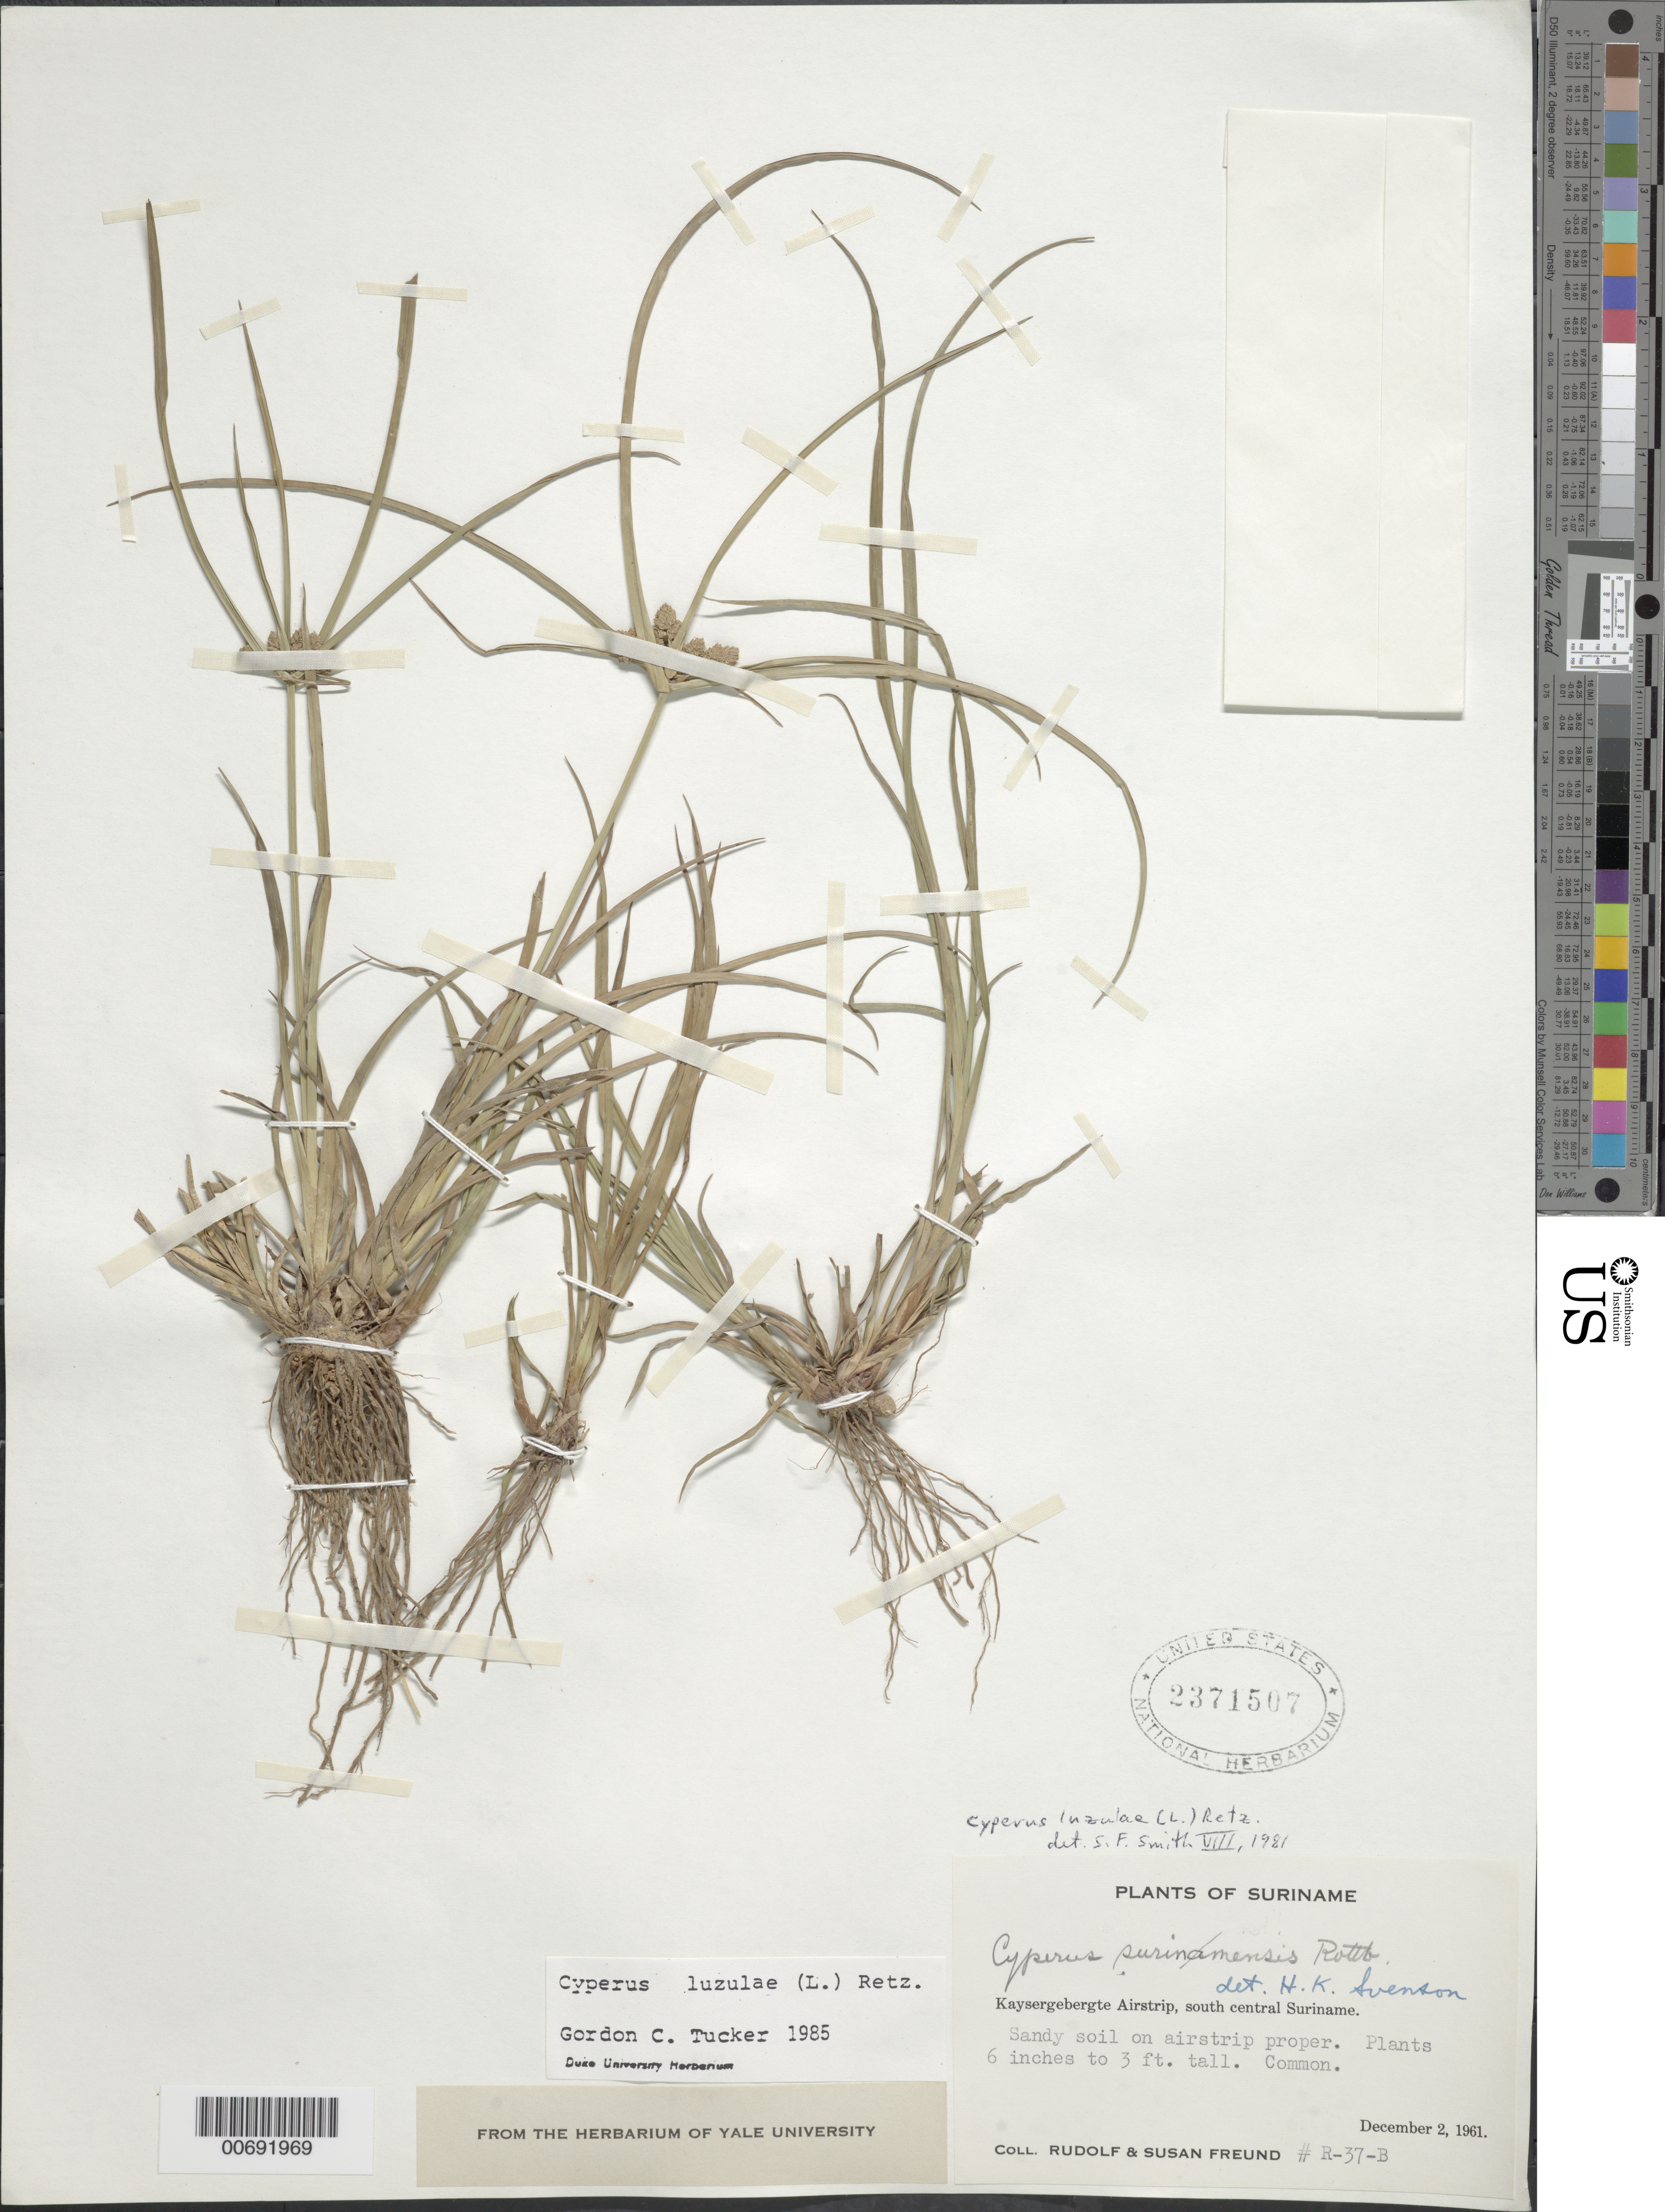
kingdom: Plantae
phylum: Tracheophyta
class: Liliopsida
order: Poales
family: Cyperaceae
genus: Cyperus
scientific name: Cyperus luzulae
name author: (L.) Rottb. ex Retz.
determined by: Tucker, G. C.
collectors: R. Freund & S. Freund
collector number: R 37 B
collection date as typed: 2-Dec-61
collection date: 1961-12-02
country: Suriname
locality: Kaysergebergte Airstrip, south central Suriname, 45 km above confl. with Lucie R.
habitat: Sandy soil along airstrip proper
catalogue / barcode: US 2371507